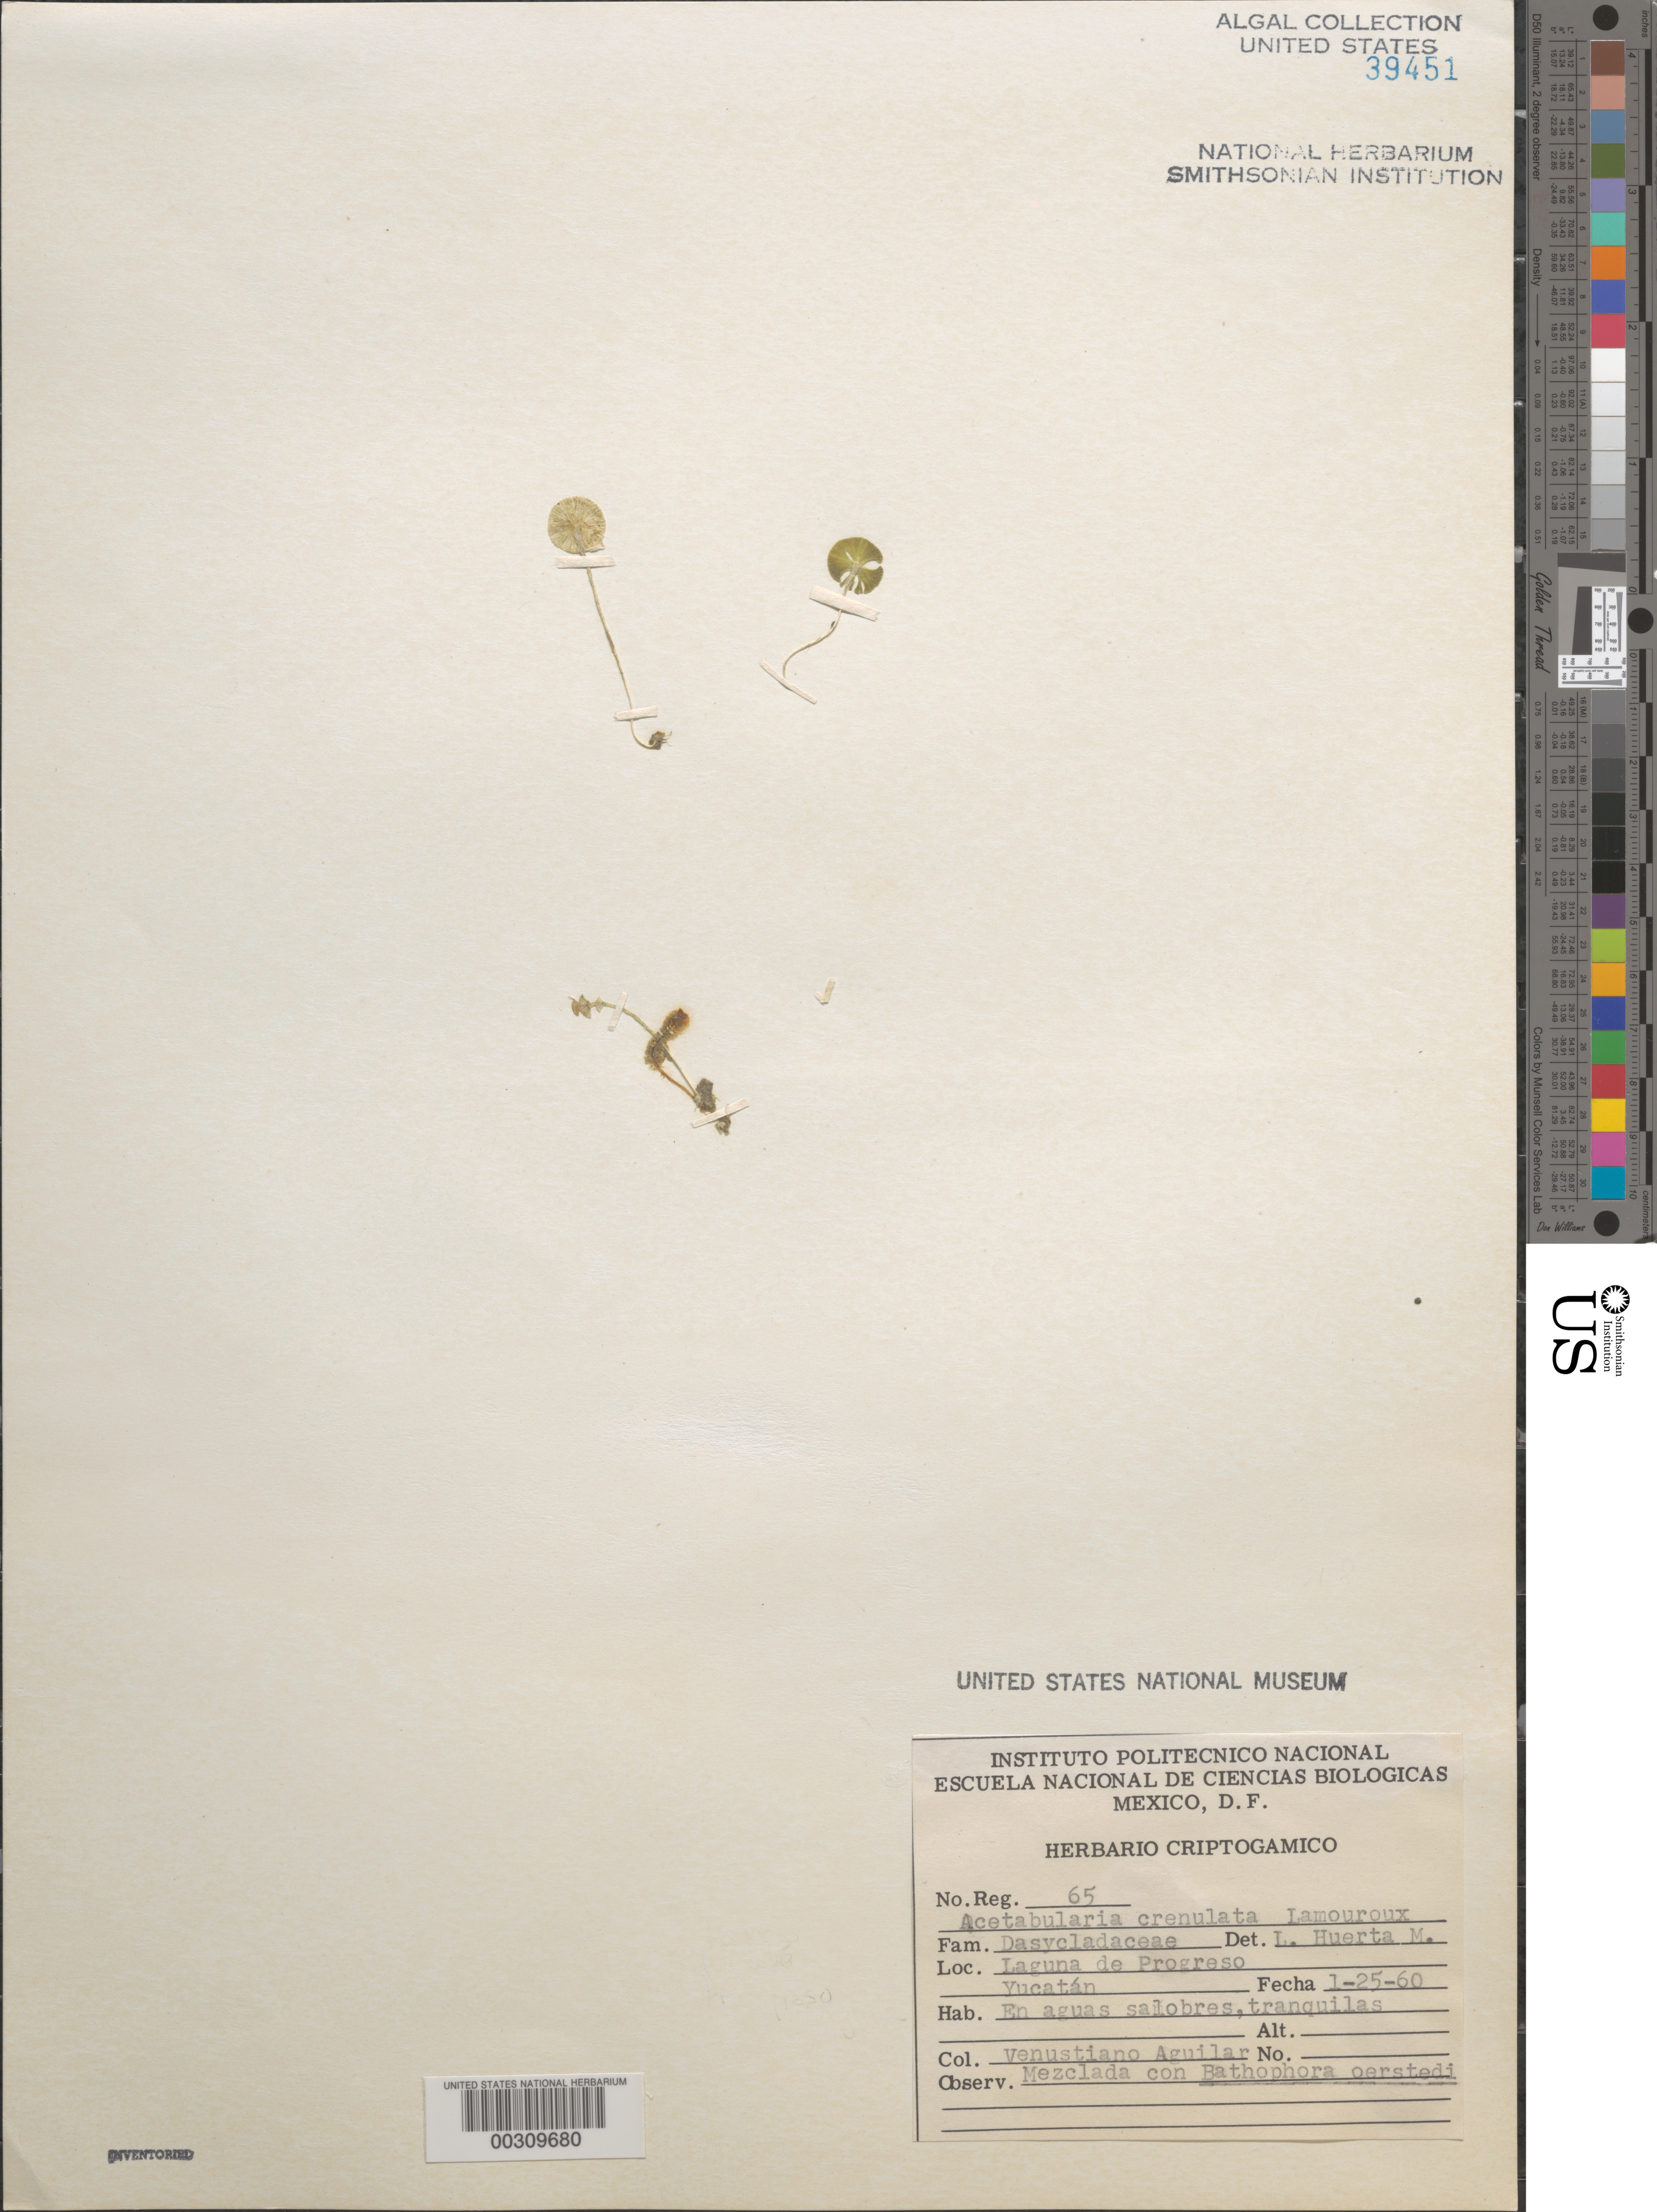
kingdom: Plantae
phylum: Chlorophyta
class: Ulvophyceae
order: Dasycladales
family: Polyphysaceae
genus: Acetabularia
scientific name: Acetabularia acetabulum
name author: J.V.Lamouroux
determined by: Huerta M., L.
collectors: V. Aguilar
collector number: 65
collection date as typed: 25 Jan 1960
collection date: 1960-01-25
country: Mexico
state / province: Yucatan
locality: Laguna de Progreso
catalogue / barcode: US 39451